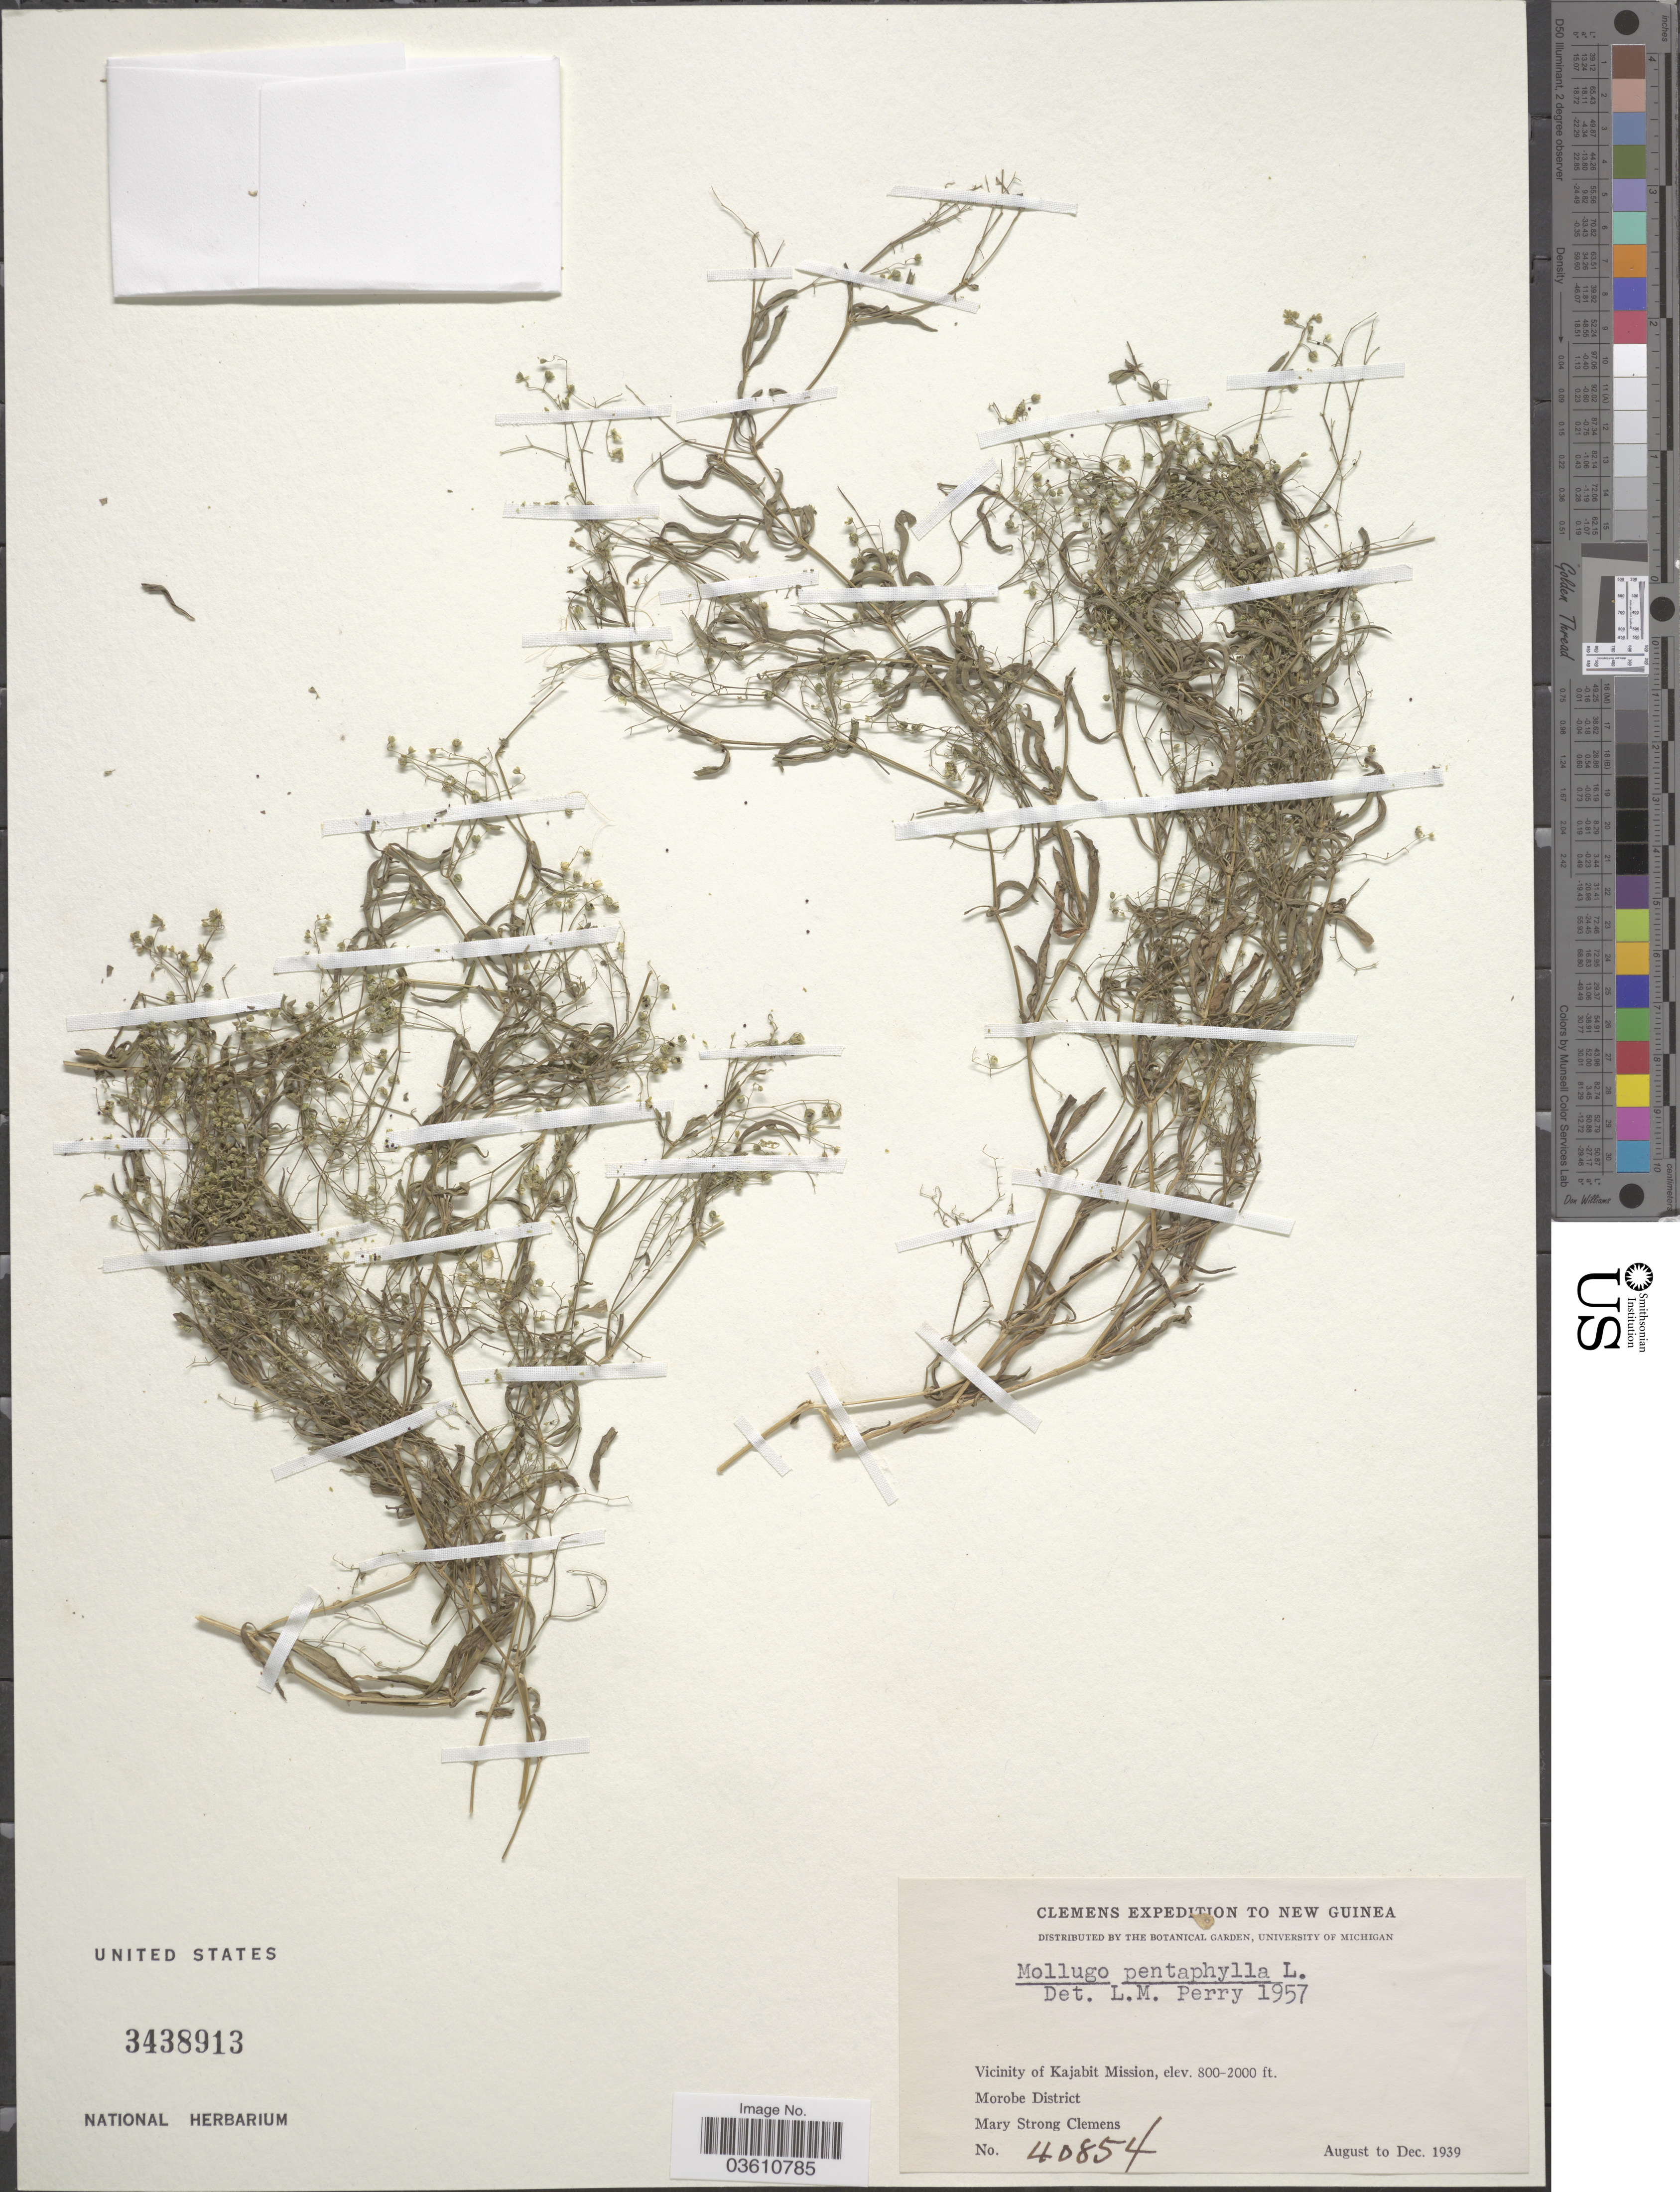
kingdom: Plantae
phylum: Tracheophyta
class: Magnoliopsida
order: Caryophyllales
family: Molluginaceae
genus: Trigastrotheca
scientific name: Trigastrotheca pentaphylla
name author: (L.) Thulin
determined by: Strong, Mark T., (BOT), Smithsonian Institution - National Museum of Natural History (UNITED STATES)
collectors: M. S. Clemens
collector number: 40854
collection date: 1939-08/1939-12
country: Papua New Guinea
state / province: Morobe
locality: New Guinea. Vicinity of Kajabit Mission. Morobe District.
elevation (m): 244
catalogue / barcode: US 3438913